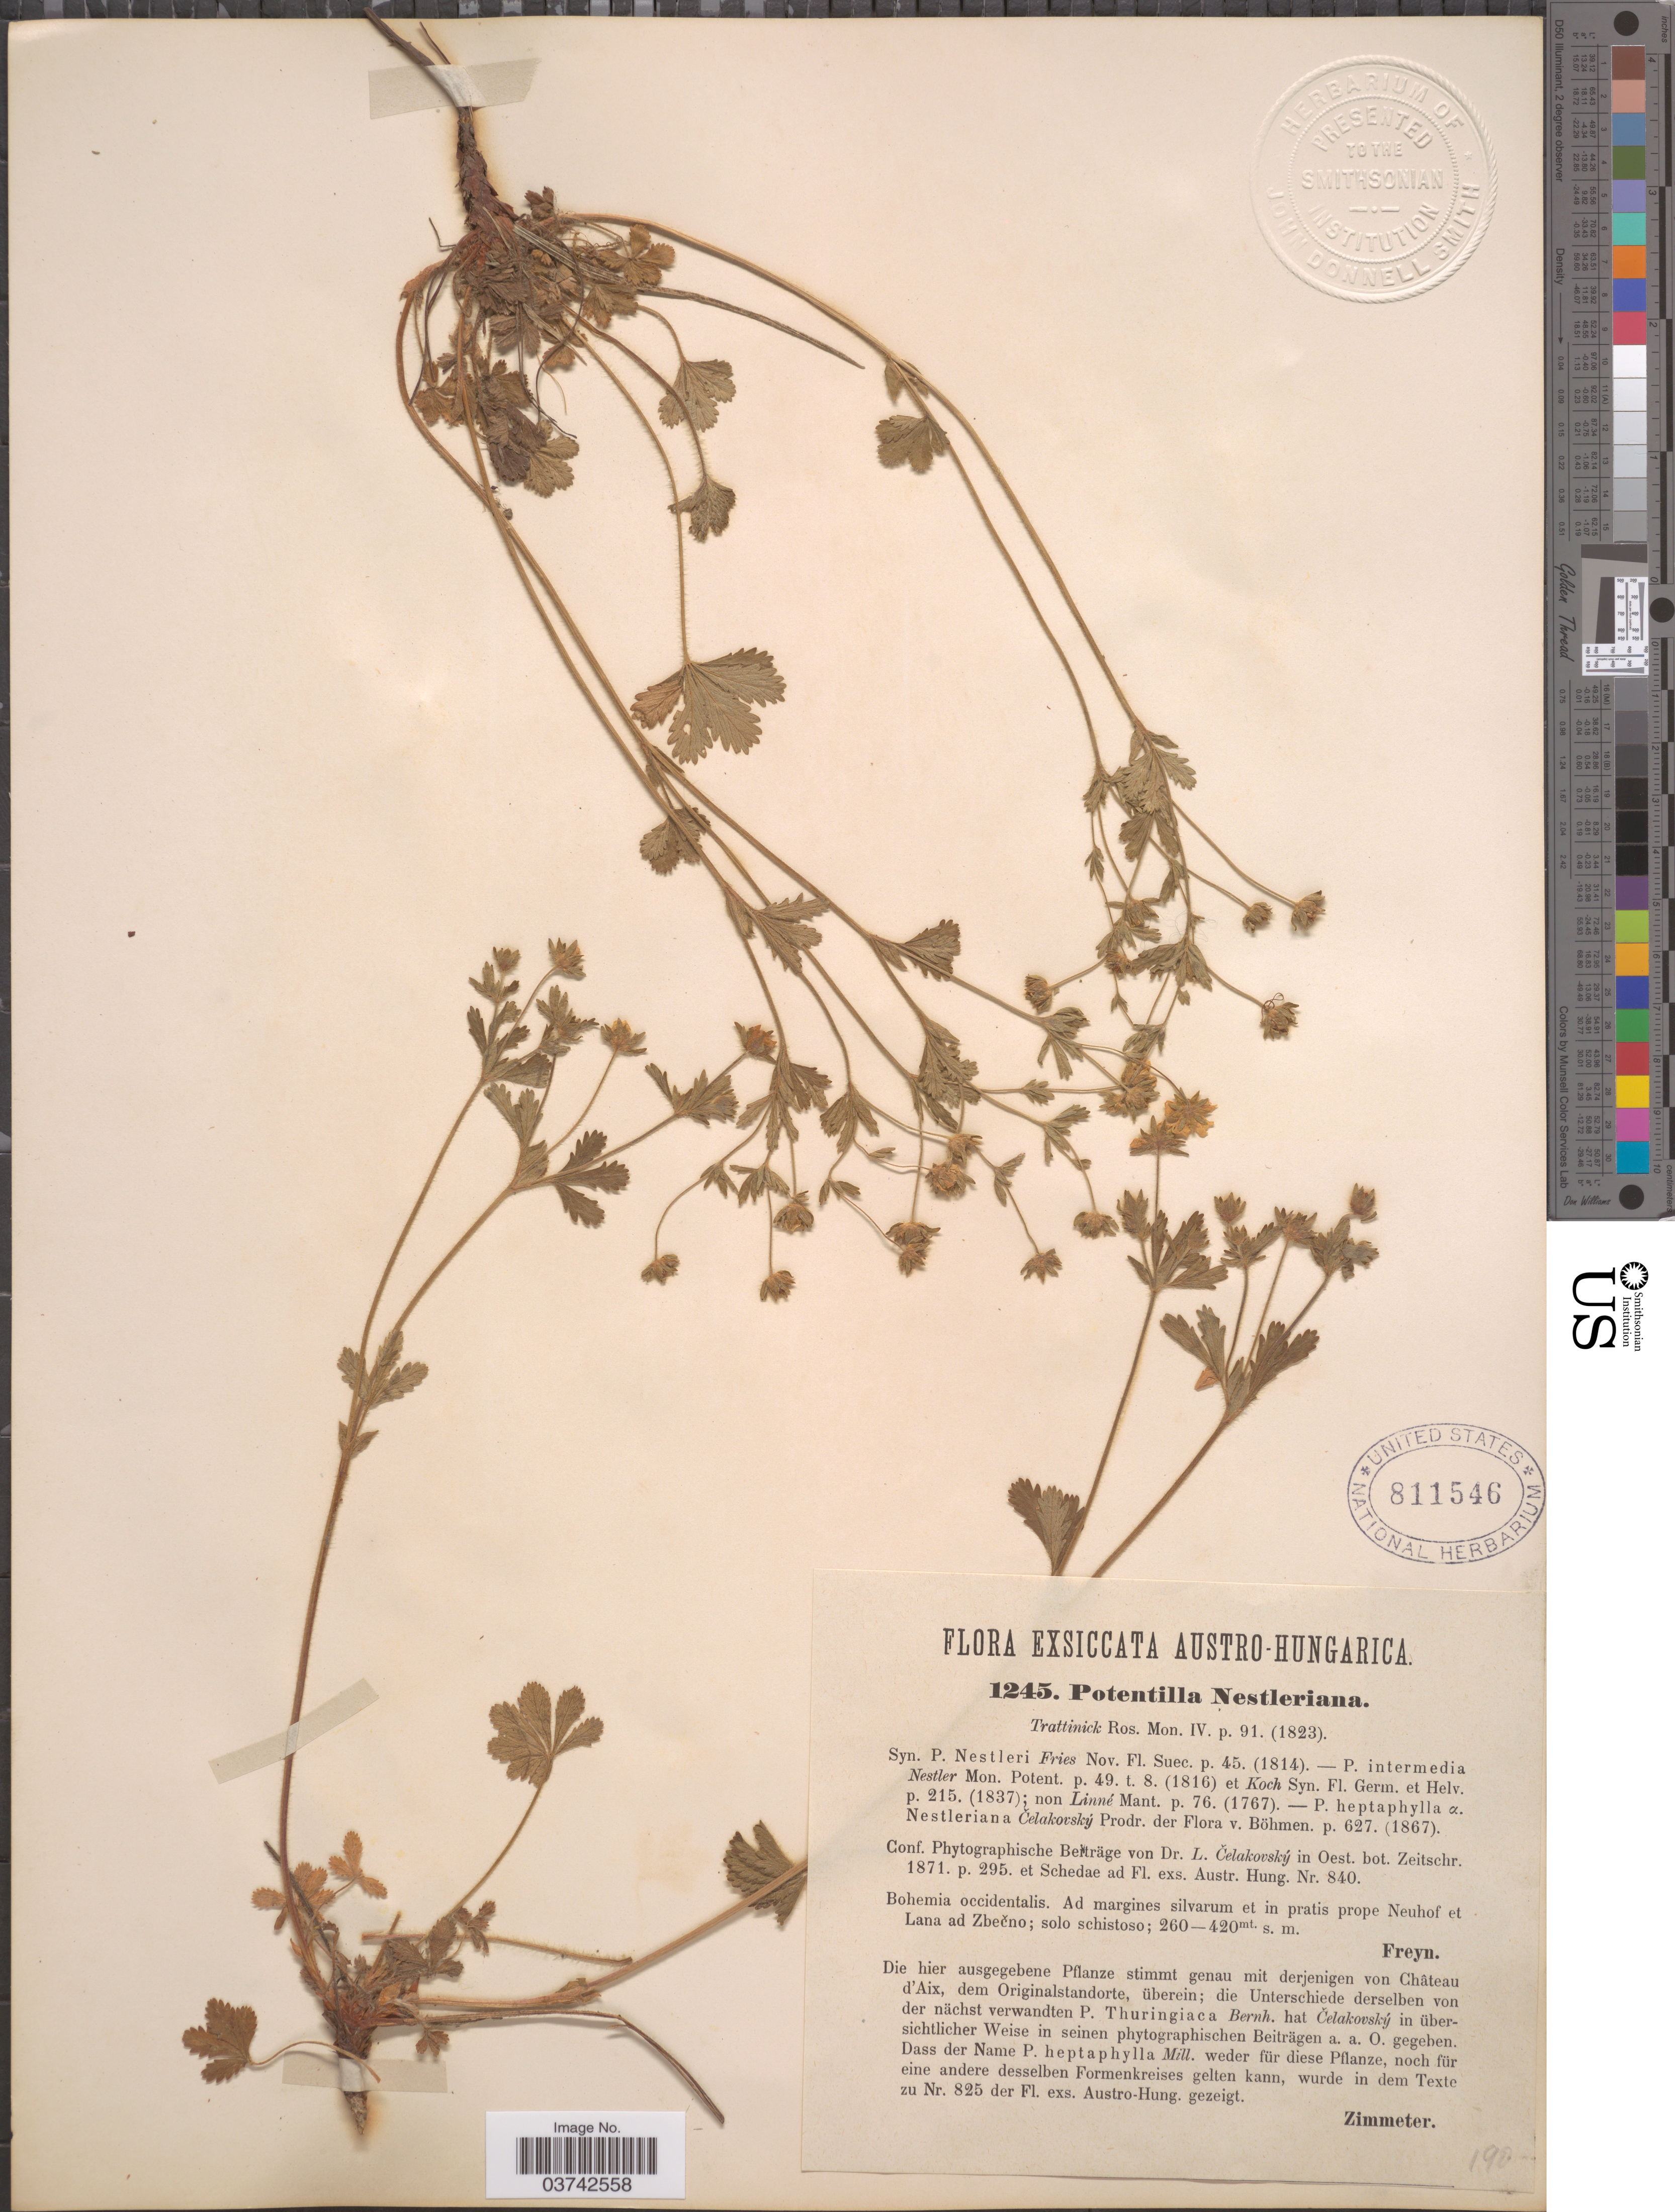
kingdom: Plantae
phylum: Tracheophyta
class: Magnoliopsida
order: Rosales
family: Rosaceae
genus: Potentilla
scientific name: Potentilla nestleriana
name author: Tratt.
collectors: J. Freyn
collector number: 1245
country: Czechia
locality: Austro-Hungarica. Bohemia occidentalis. Ad margines silvarum et in pratis prope Neuhof et Lana ad Zbečno.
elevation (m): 260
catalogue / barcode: US 811546